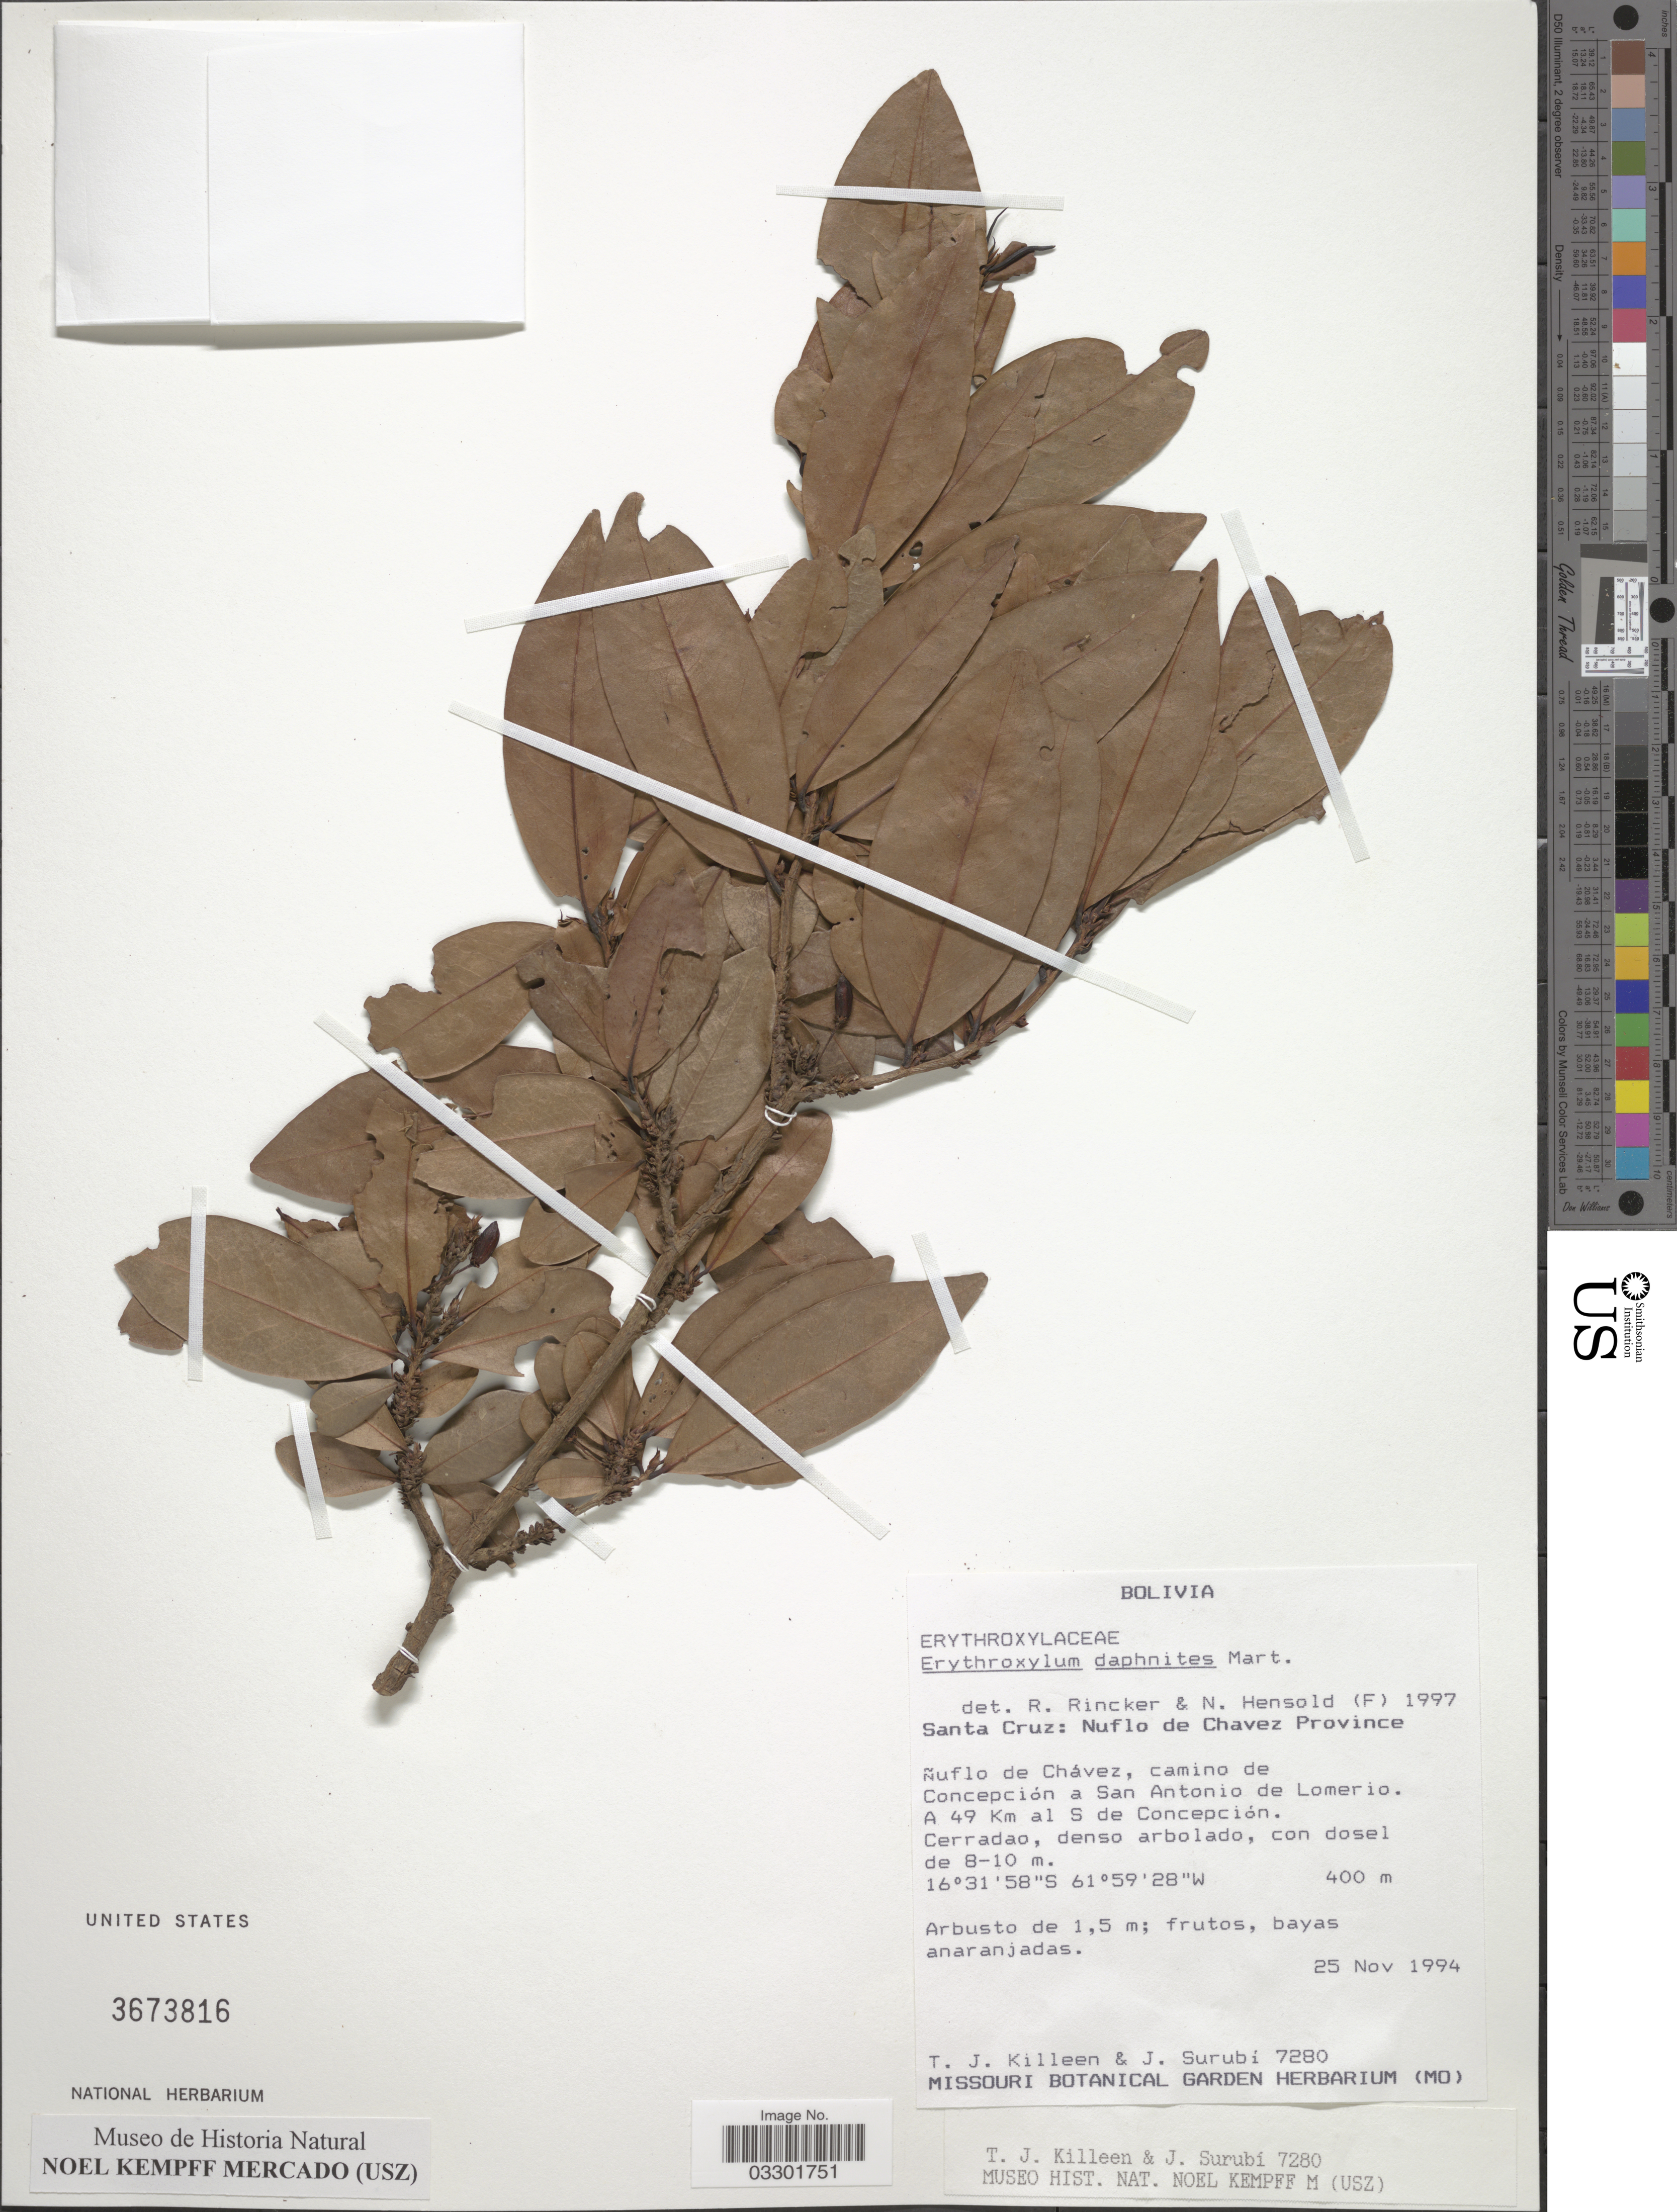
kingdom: Plantae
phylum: Tracheophyta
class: Magnoliopsida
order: Malpighiales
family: Erythroxylaceae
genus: Erythroxylum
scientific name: Erythroxylum daphnites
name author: Mart.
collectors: T. J. Killeen & J. Surubi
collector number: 7280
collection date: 1994-11-25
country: Bolivia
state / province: Santa Cruz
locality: Nuflo de Chavez Province. Ñuflo de Chávez, camino de Concepción a San Antonio de Lomerio. A 49 Km al S de Concepción.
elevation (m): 400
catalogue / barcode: US 3673816